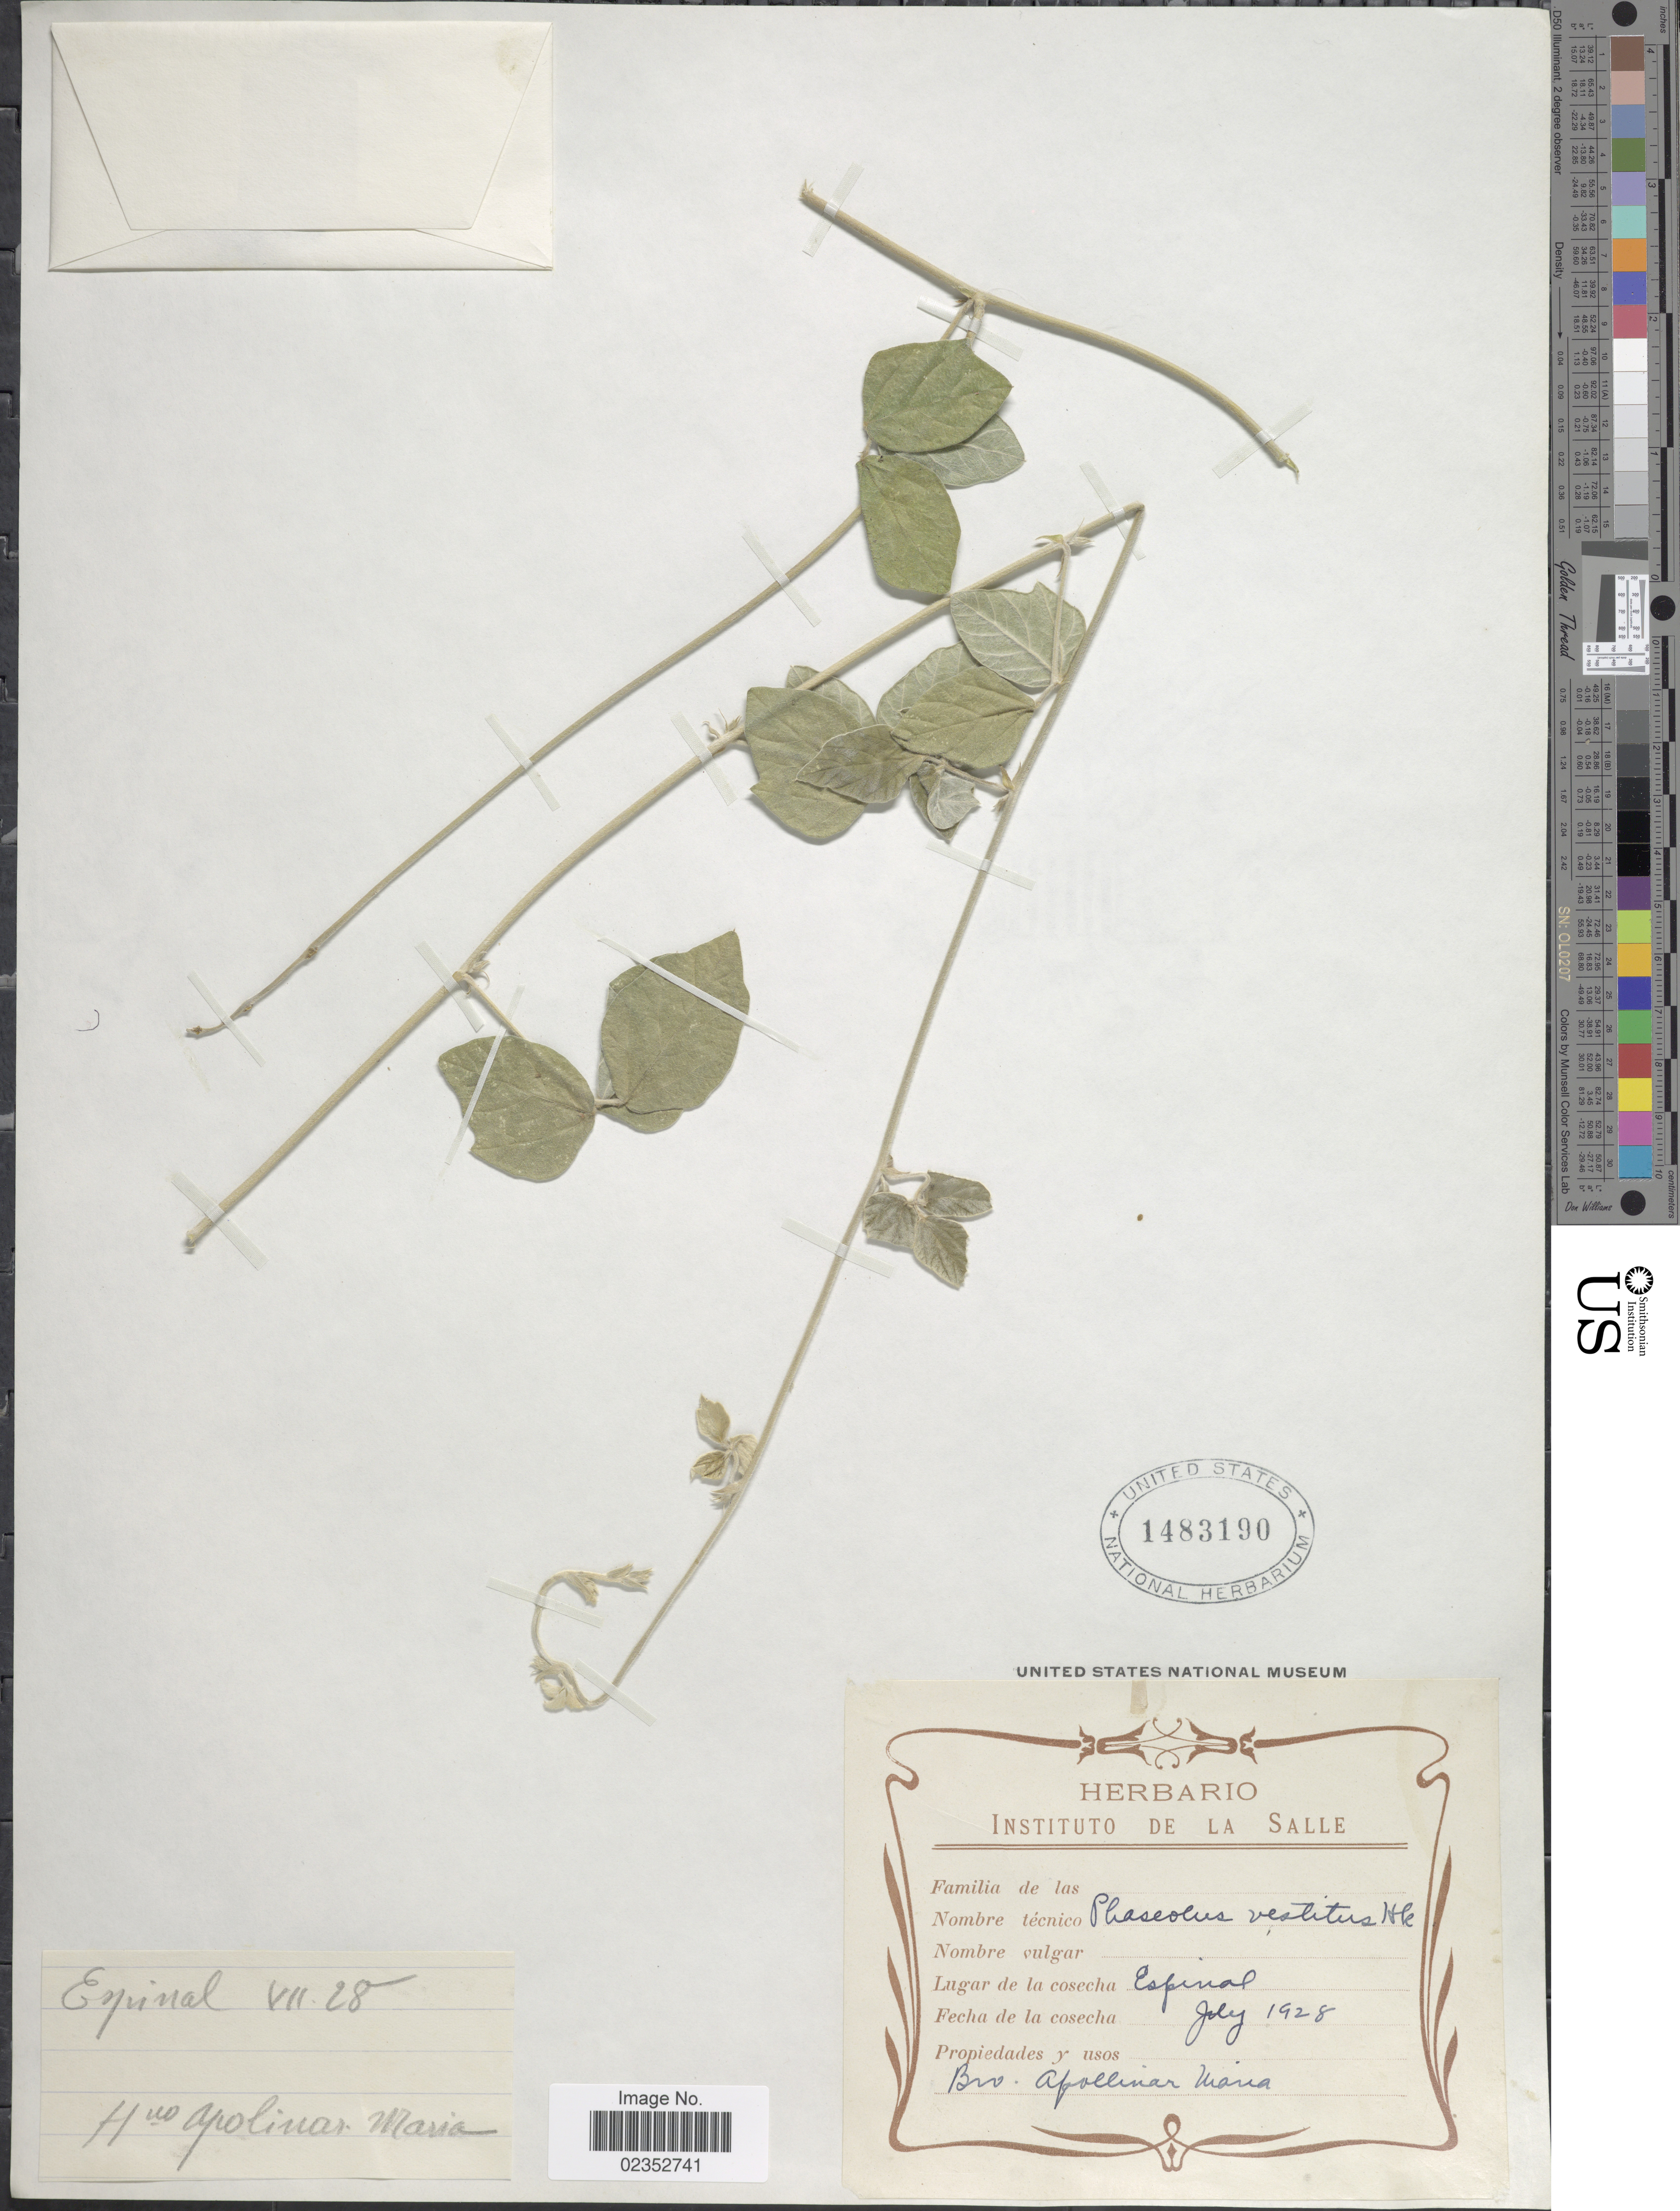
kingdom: Plantae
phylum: Tracheophyta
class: Magnoliopsida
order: Fabales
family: Fabaceae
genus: Macroptilium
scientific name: Macroptilium atropurpureum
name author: (DC.) Urb.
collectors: B. Apollinar-Maria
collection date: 1928-07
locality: Espinal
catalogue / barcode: US 1483190